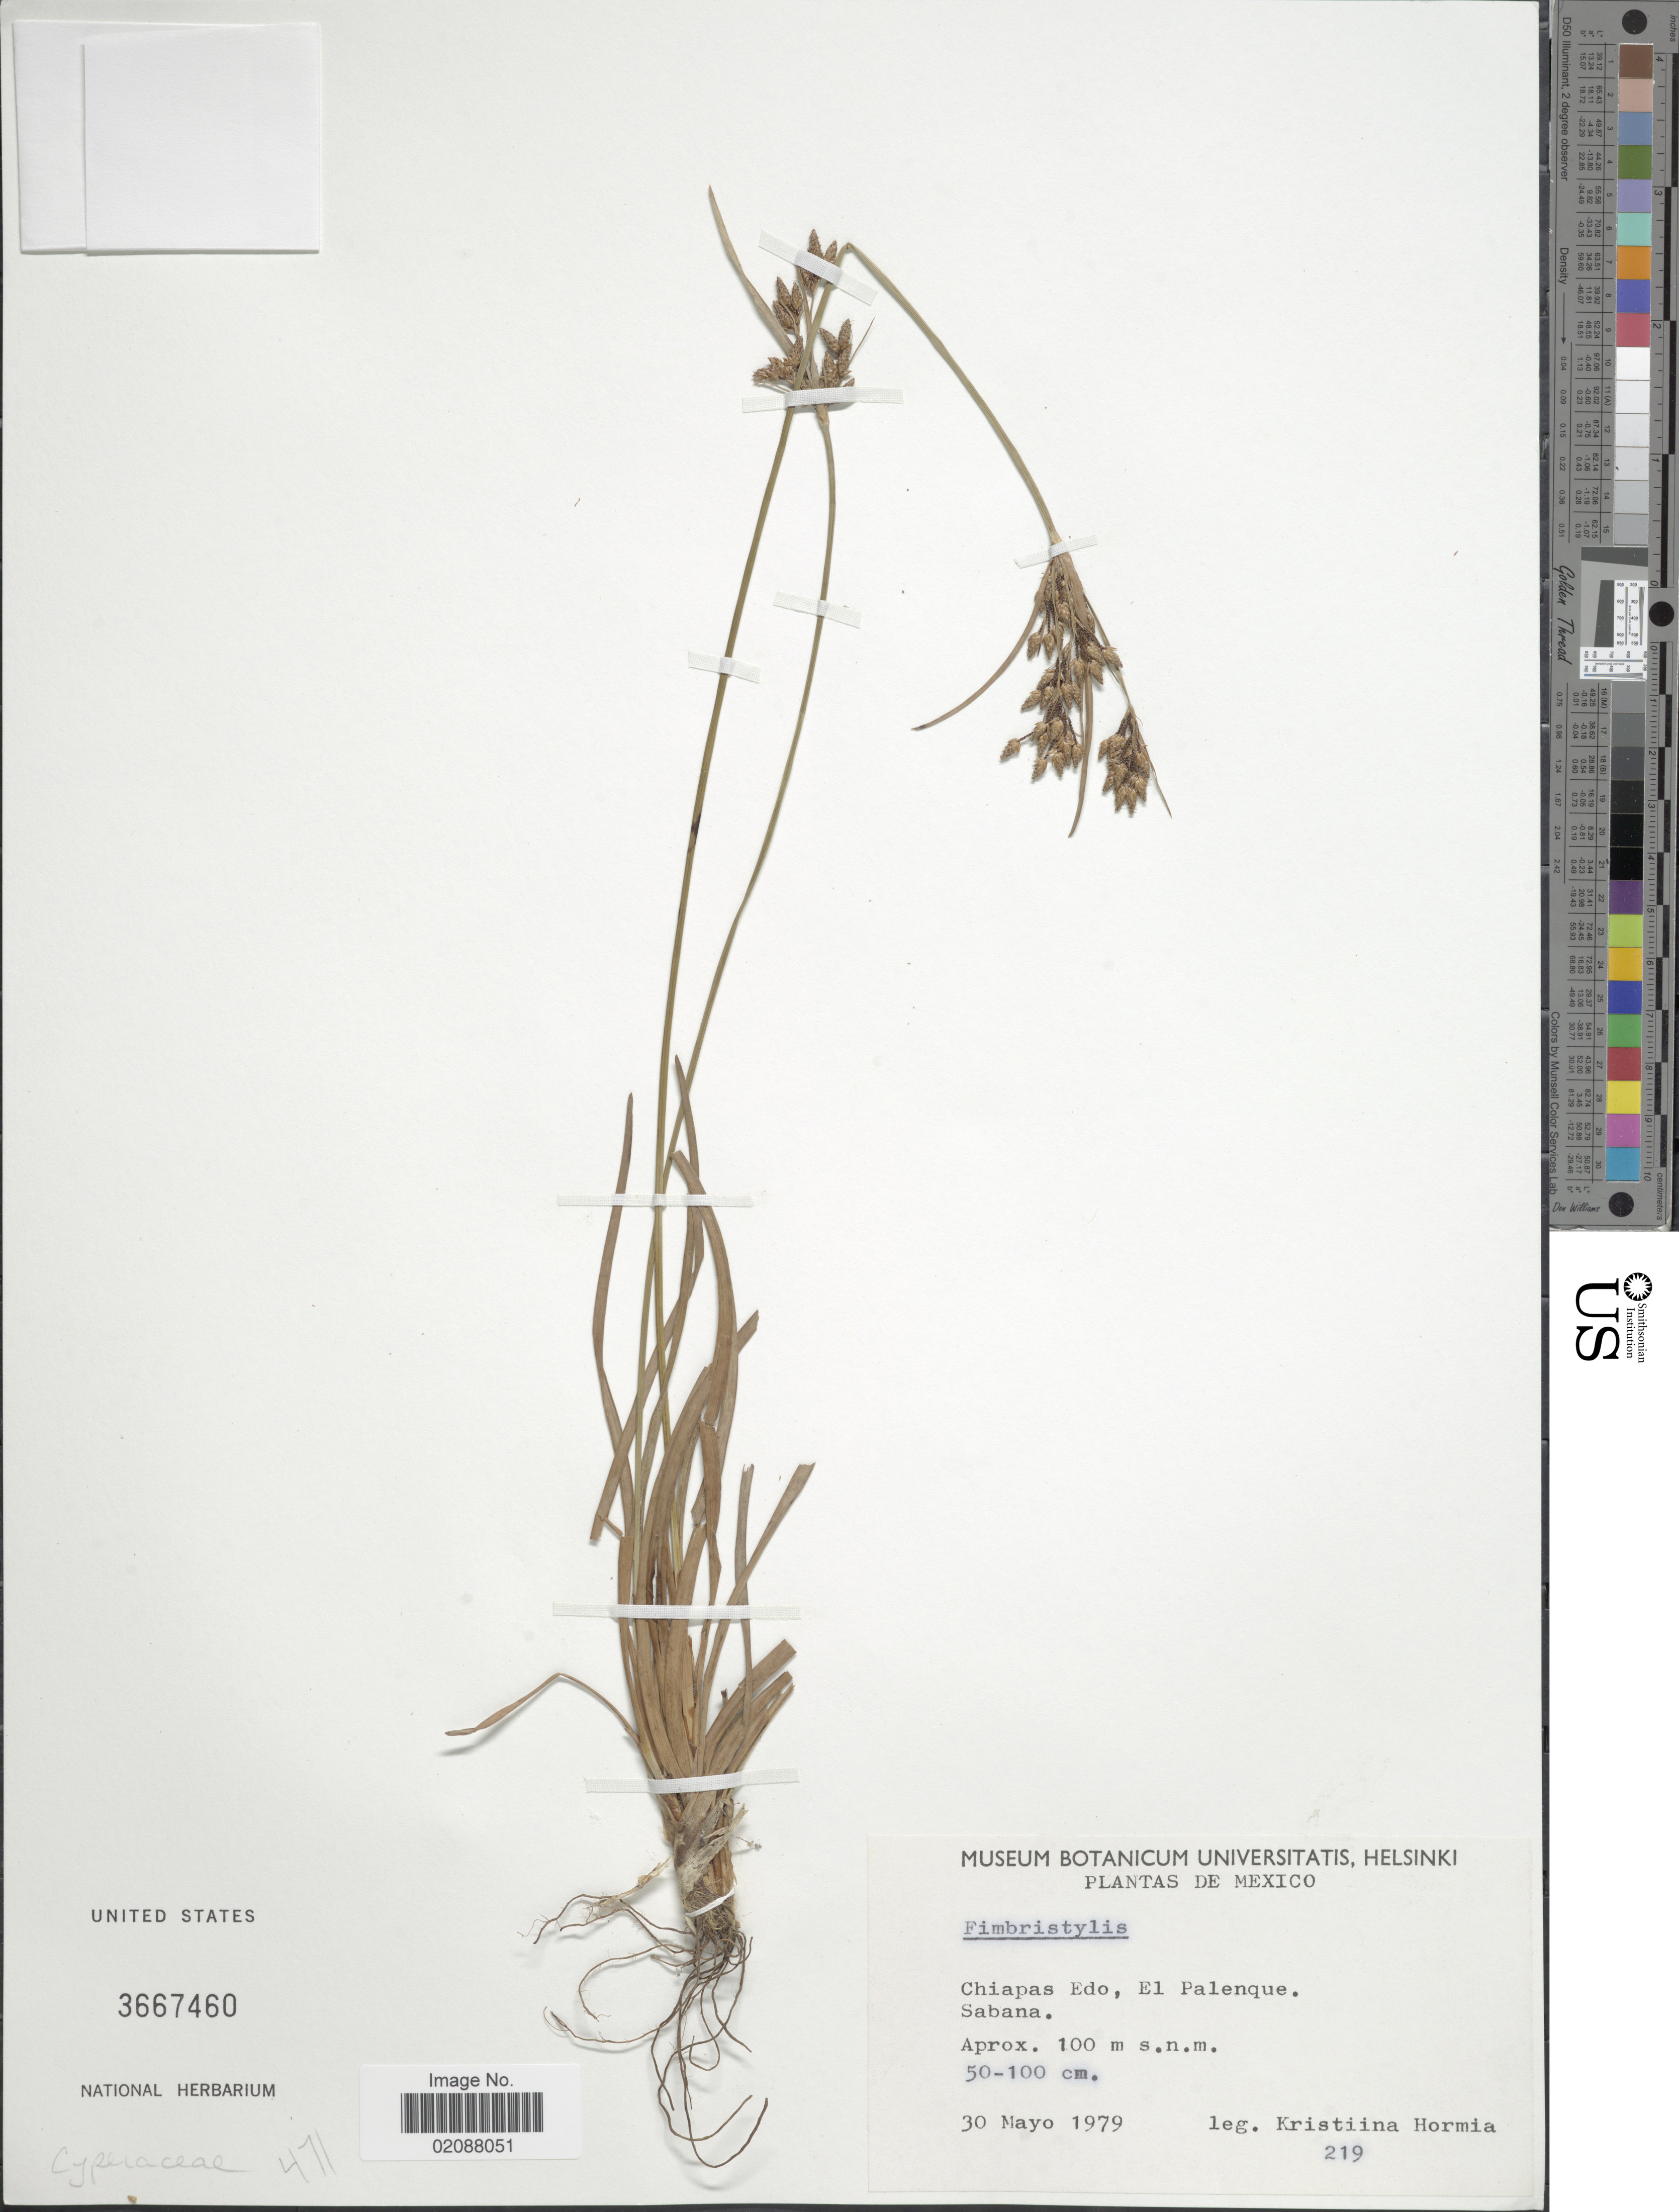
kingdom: Plantae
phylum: Tracheophyta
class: Liliopsida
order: Poales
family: Cyperaceae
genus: Fimbristylis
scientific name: Fimbristylis dichotoma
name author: (L.) Vahl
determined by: Strong, Mark T., (BOT), Smithsonian Institution - National Museum of Natural History (UNITED STATES)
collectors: K. Hormia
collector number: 219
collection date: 1979-05-30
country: Mexico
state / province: Chiapas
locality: El Palenque, Sabana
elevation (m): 100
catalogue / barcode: US 3667460